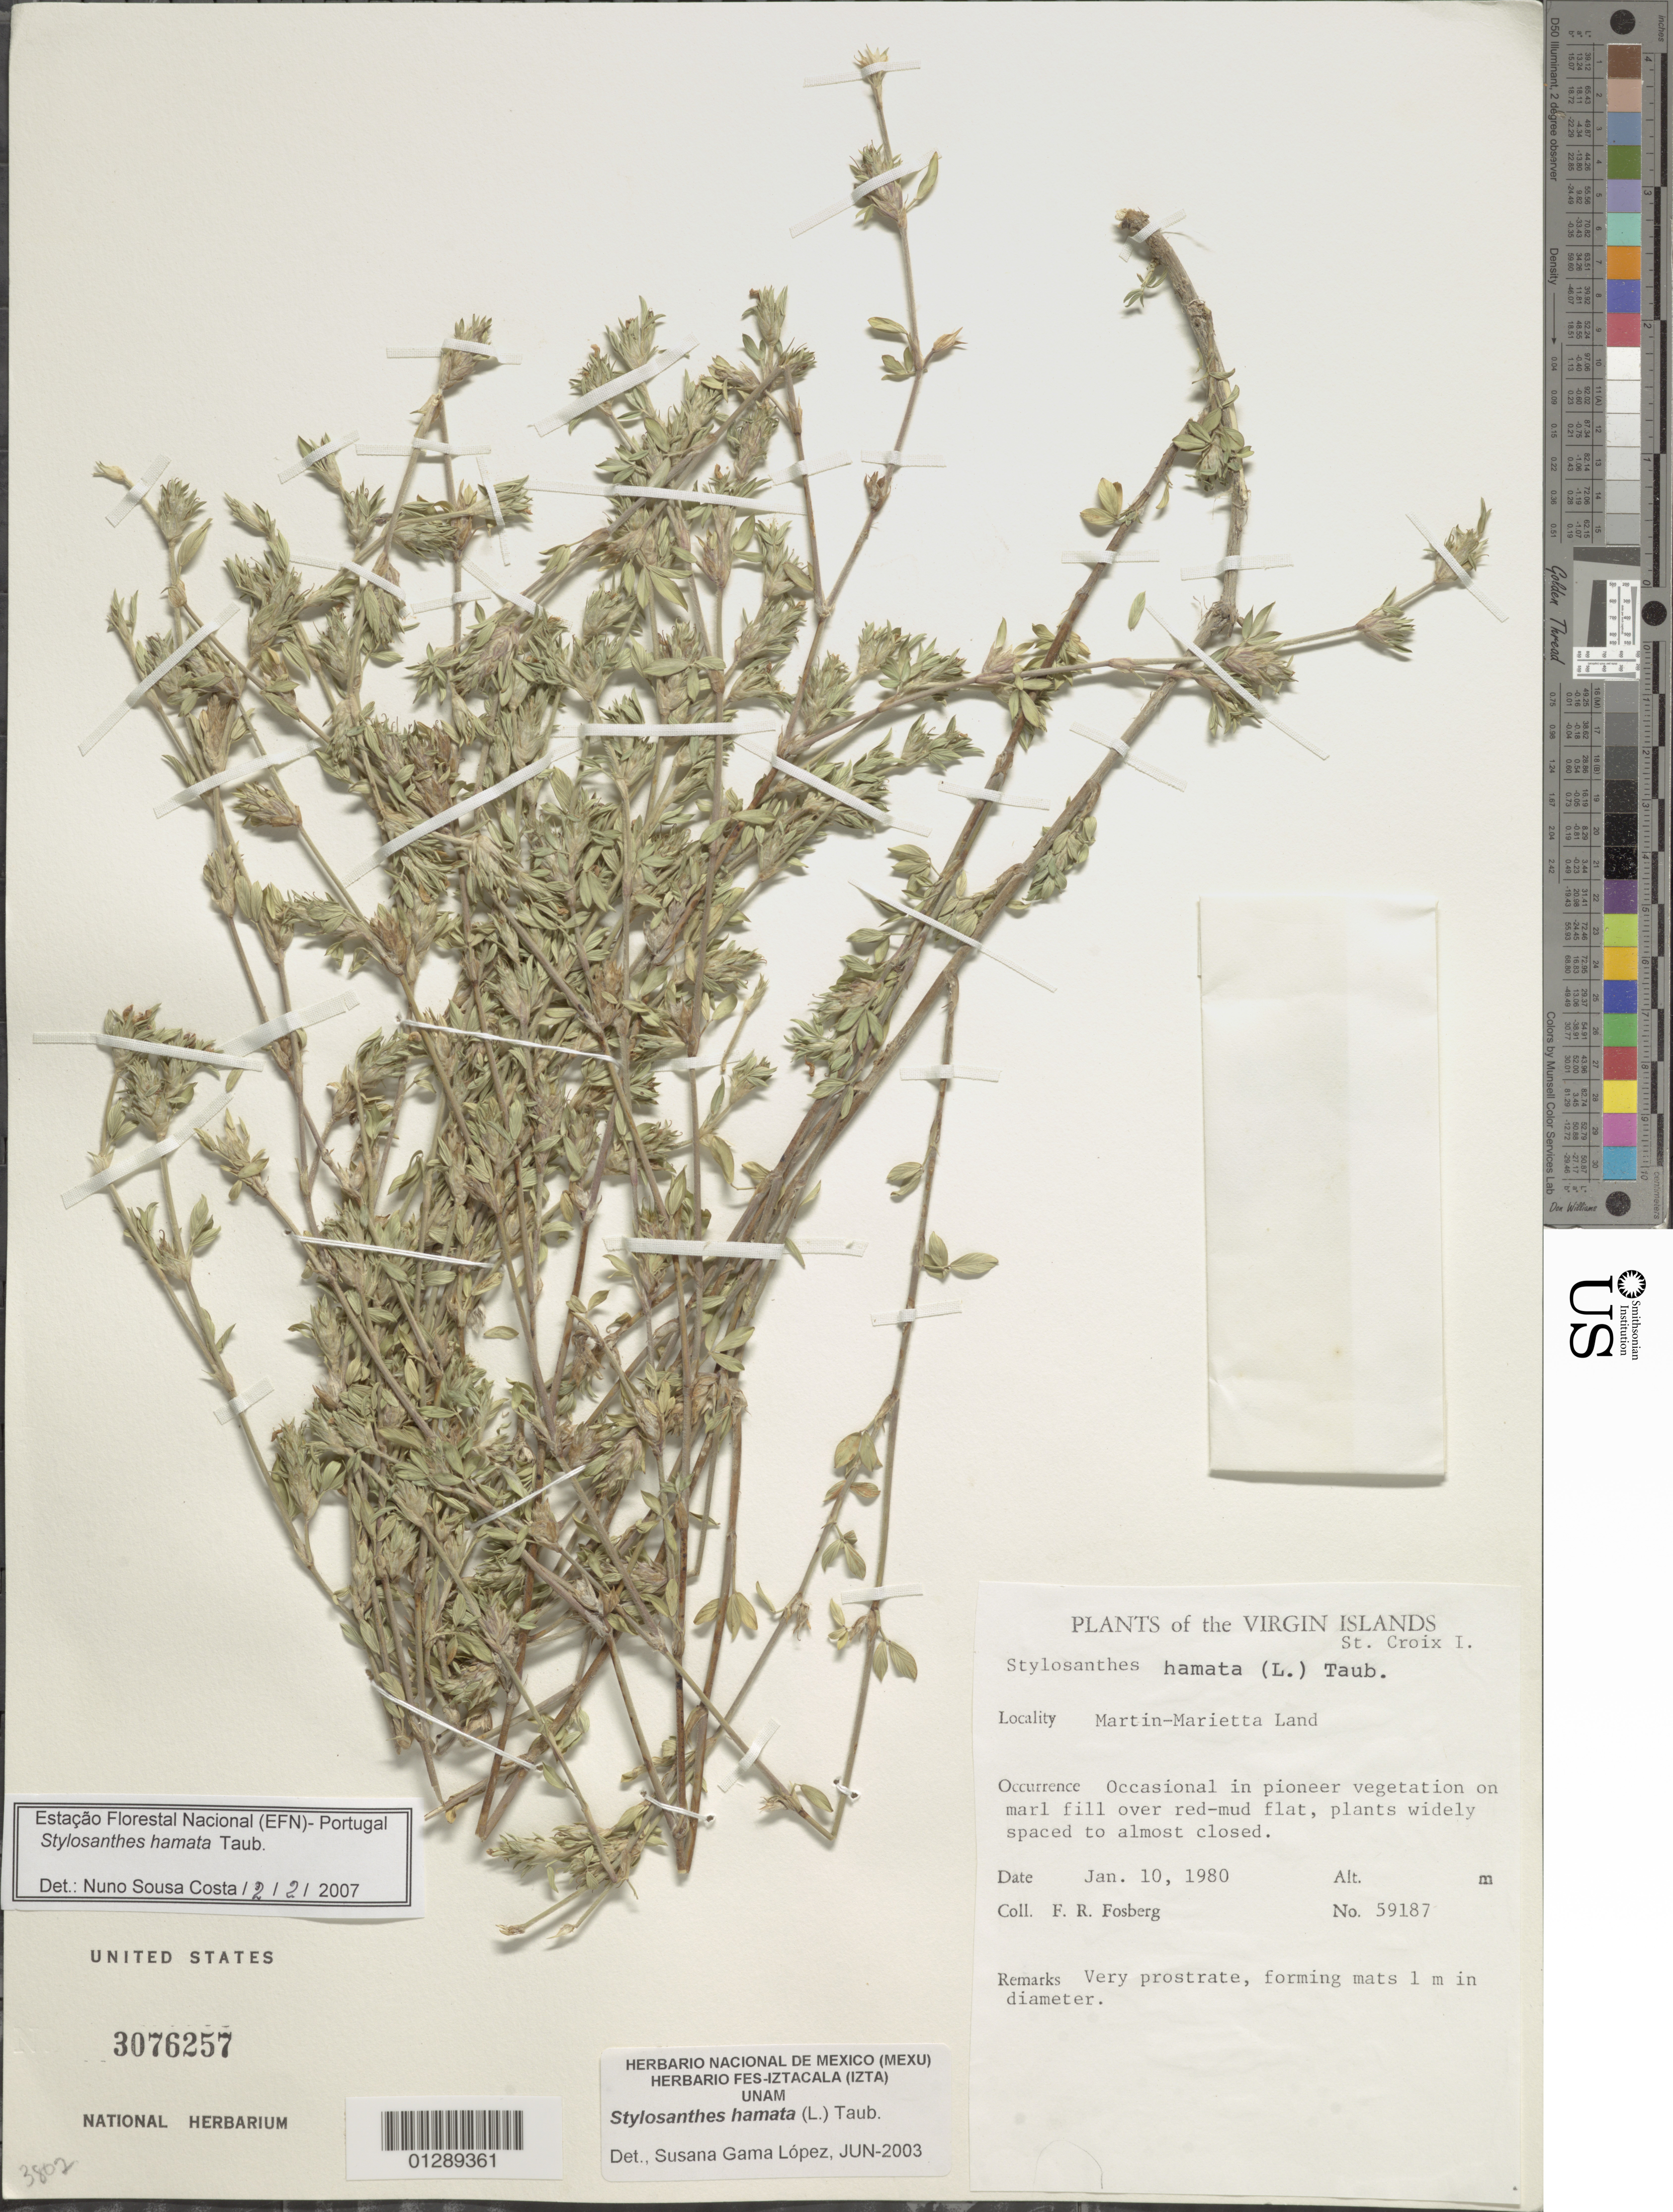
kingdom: Plantae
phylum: Tracheophyta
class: Magnoliopsida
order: Fabales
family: Fabaceae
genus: Stylosanthes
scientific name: Stylosanthes hamata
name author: (L.) Taub.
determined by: Sousa Costa, N. M., (EFN)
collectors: F. R. Fosberg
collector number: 59187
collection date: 1980-01-10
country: U.S. Virgin Islands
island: St. Croix I.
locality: Martin-Marietta land.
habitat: Occasional in pioneer vegetation on marl fill over red-mud flat, plants widely spaced to almost closed.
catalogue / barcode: US 3076257